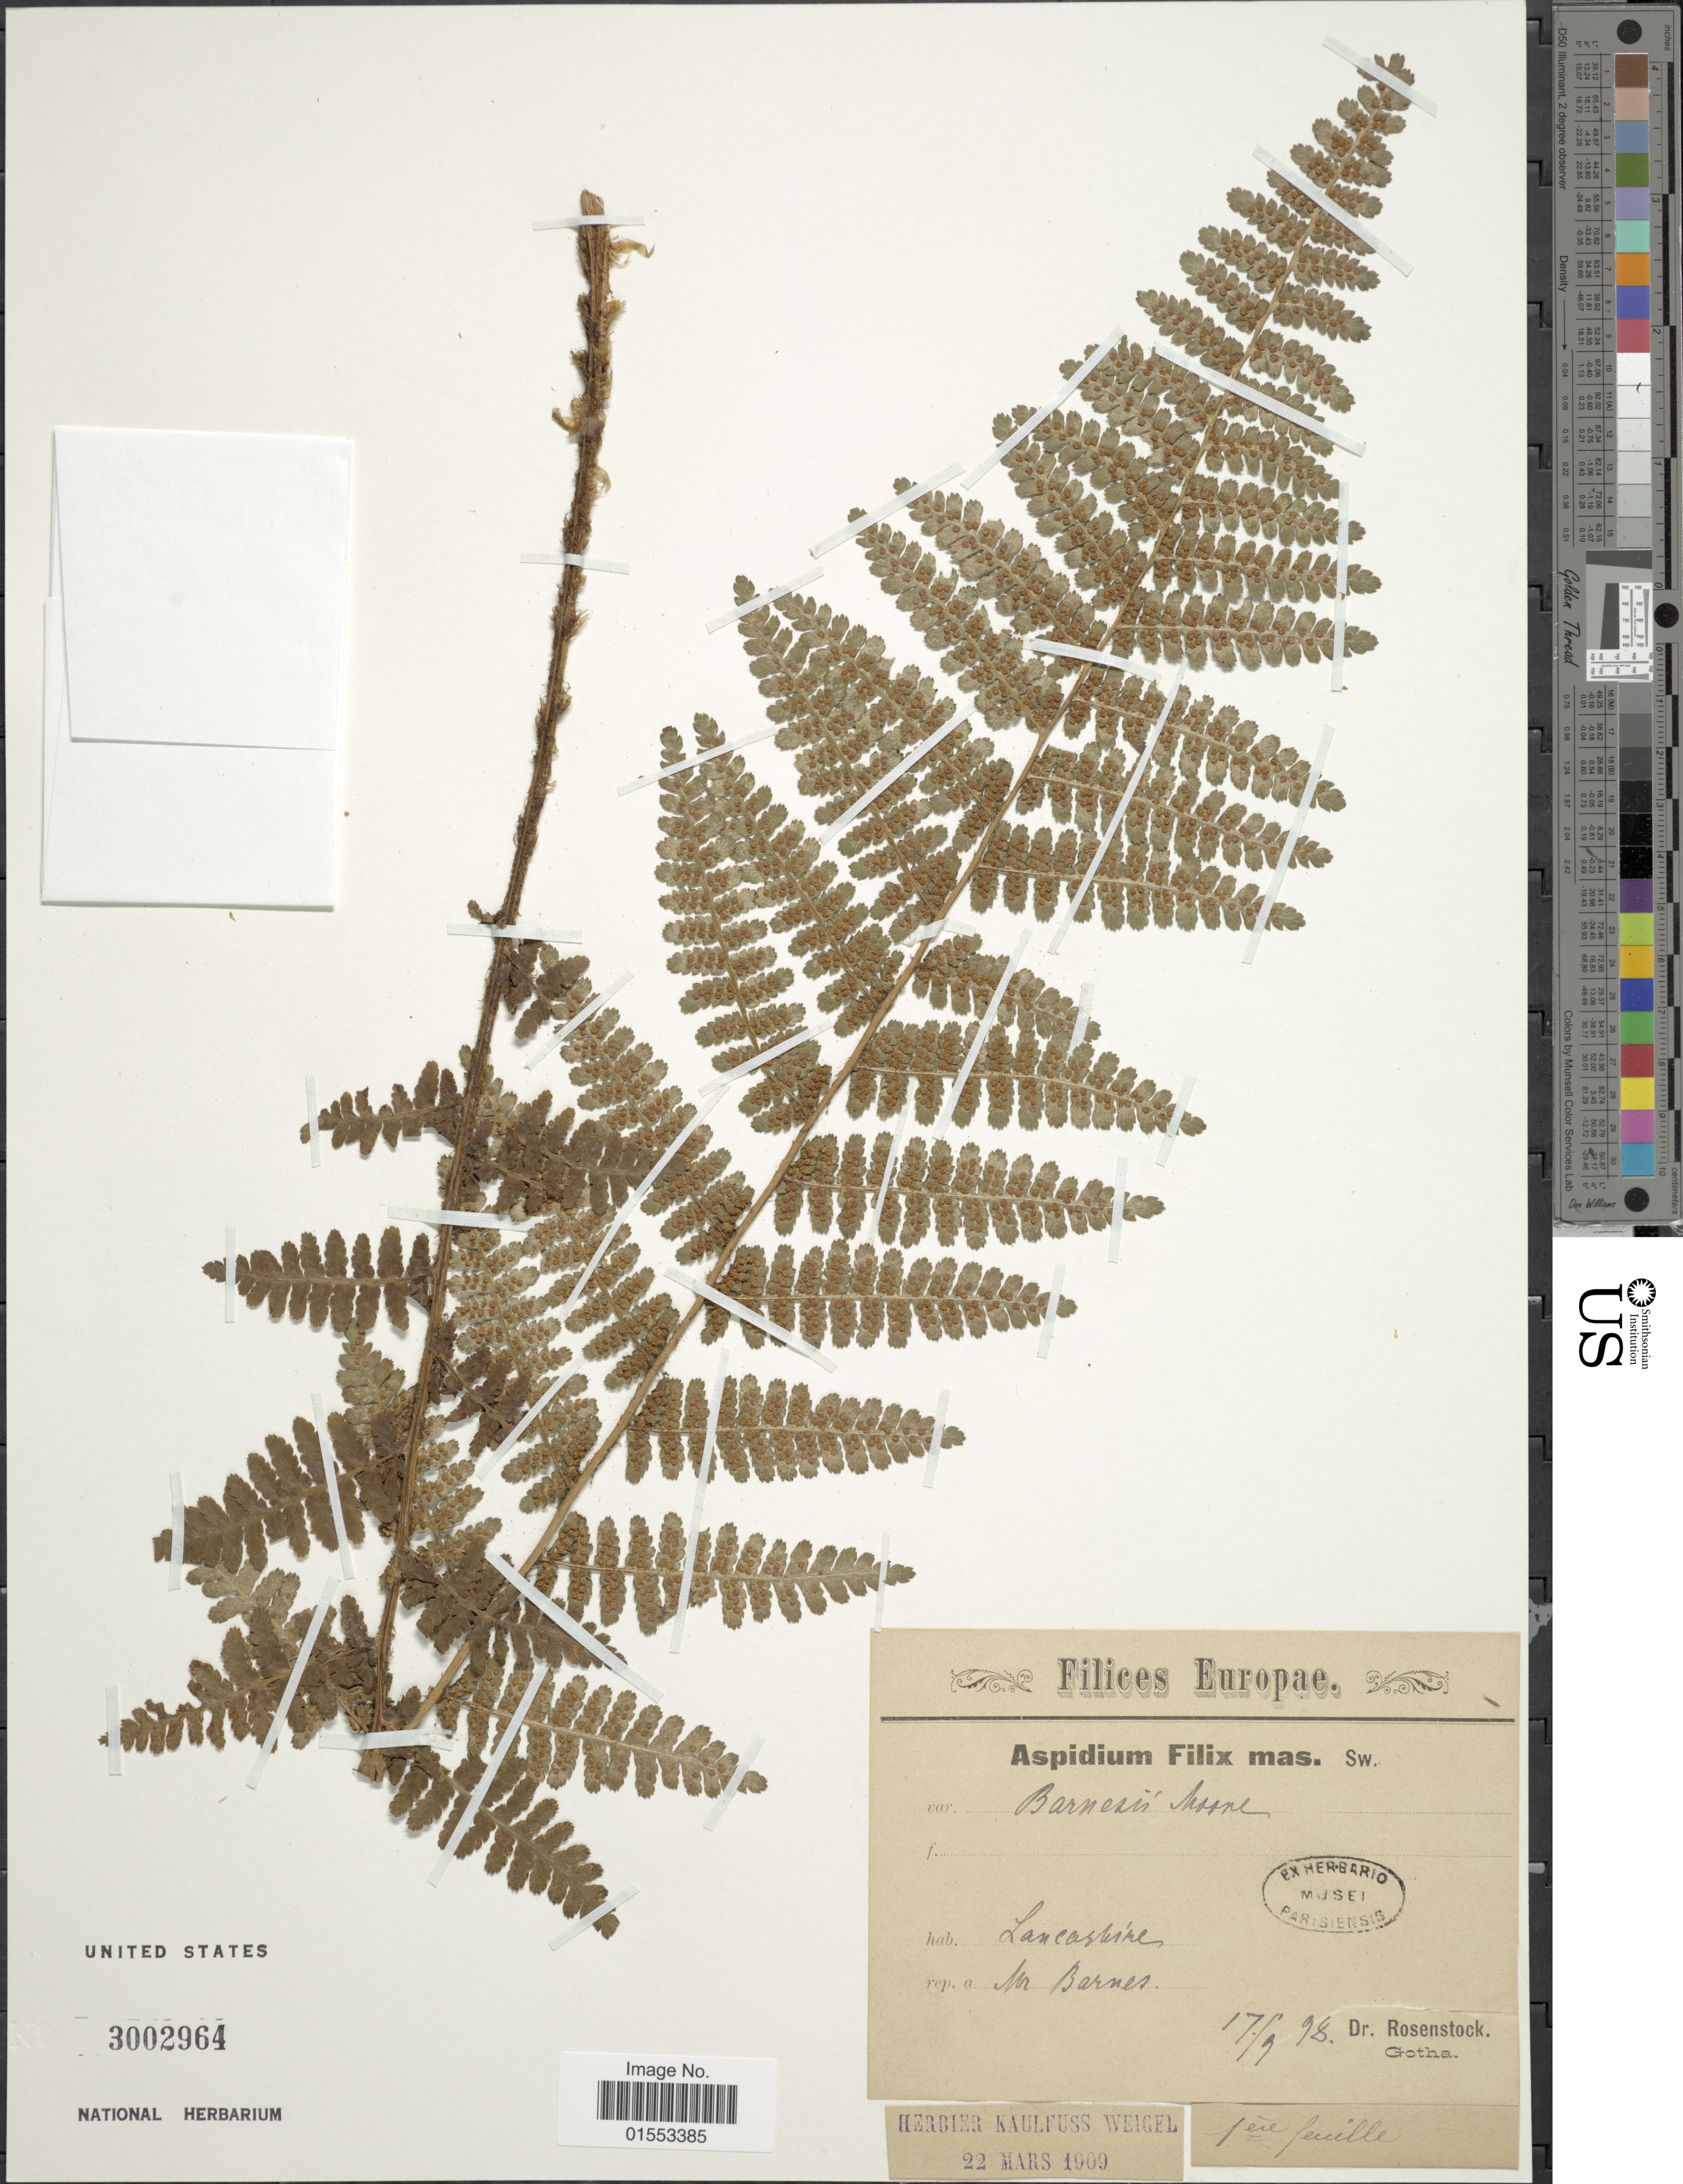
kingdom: Plantae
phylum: Tracheophyta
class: Polypodiopsida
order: Polypodiales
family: Dryopteridaceae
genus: Dryopteris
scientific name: Dryopteris filix-mas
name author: (L.) Schott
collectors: E. Rosenstock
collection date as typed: Transcribed d/m/y: 17/9/98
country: United Kingdom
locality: Lancashire. Europae.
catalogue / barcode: US 3002964